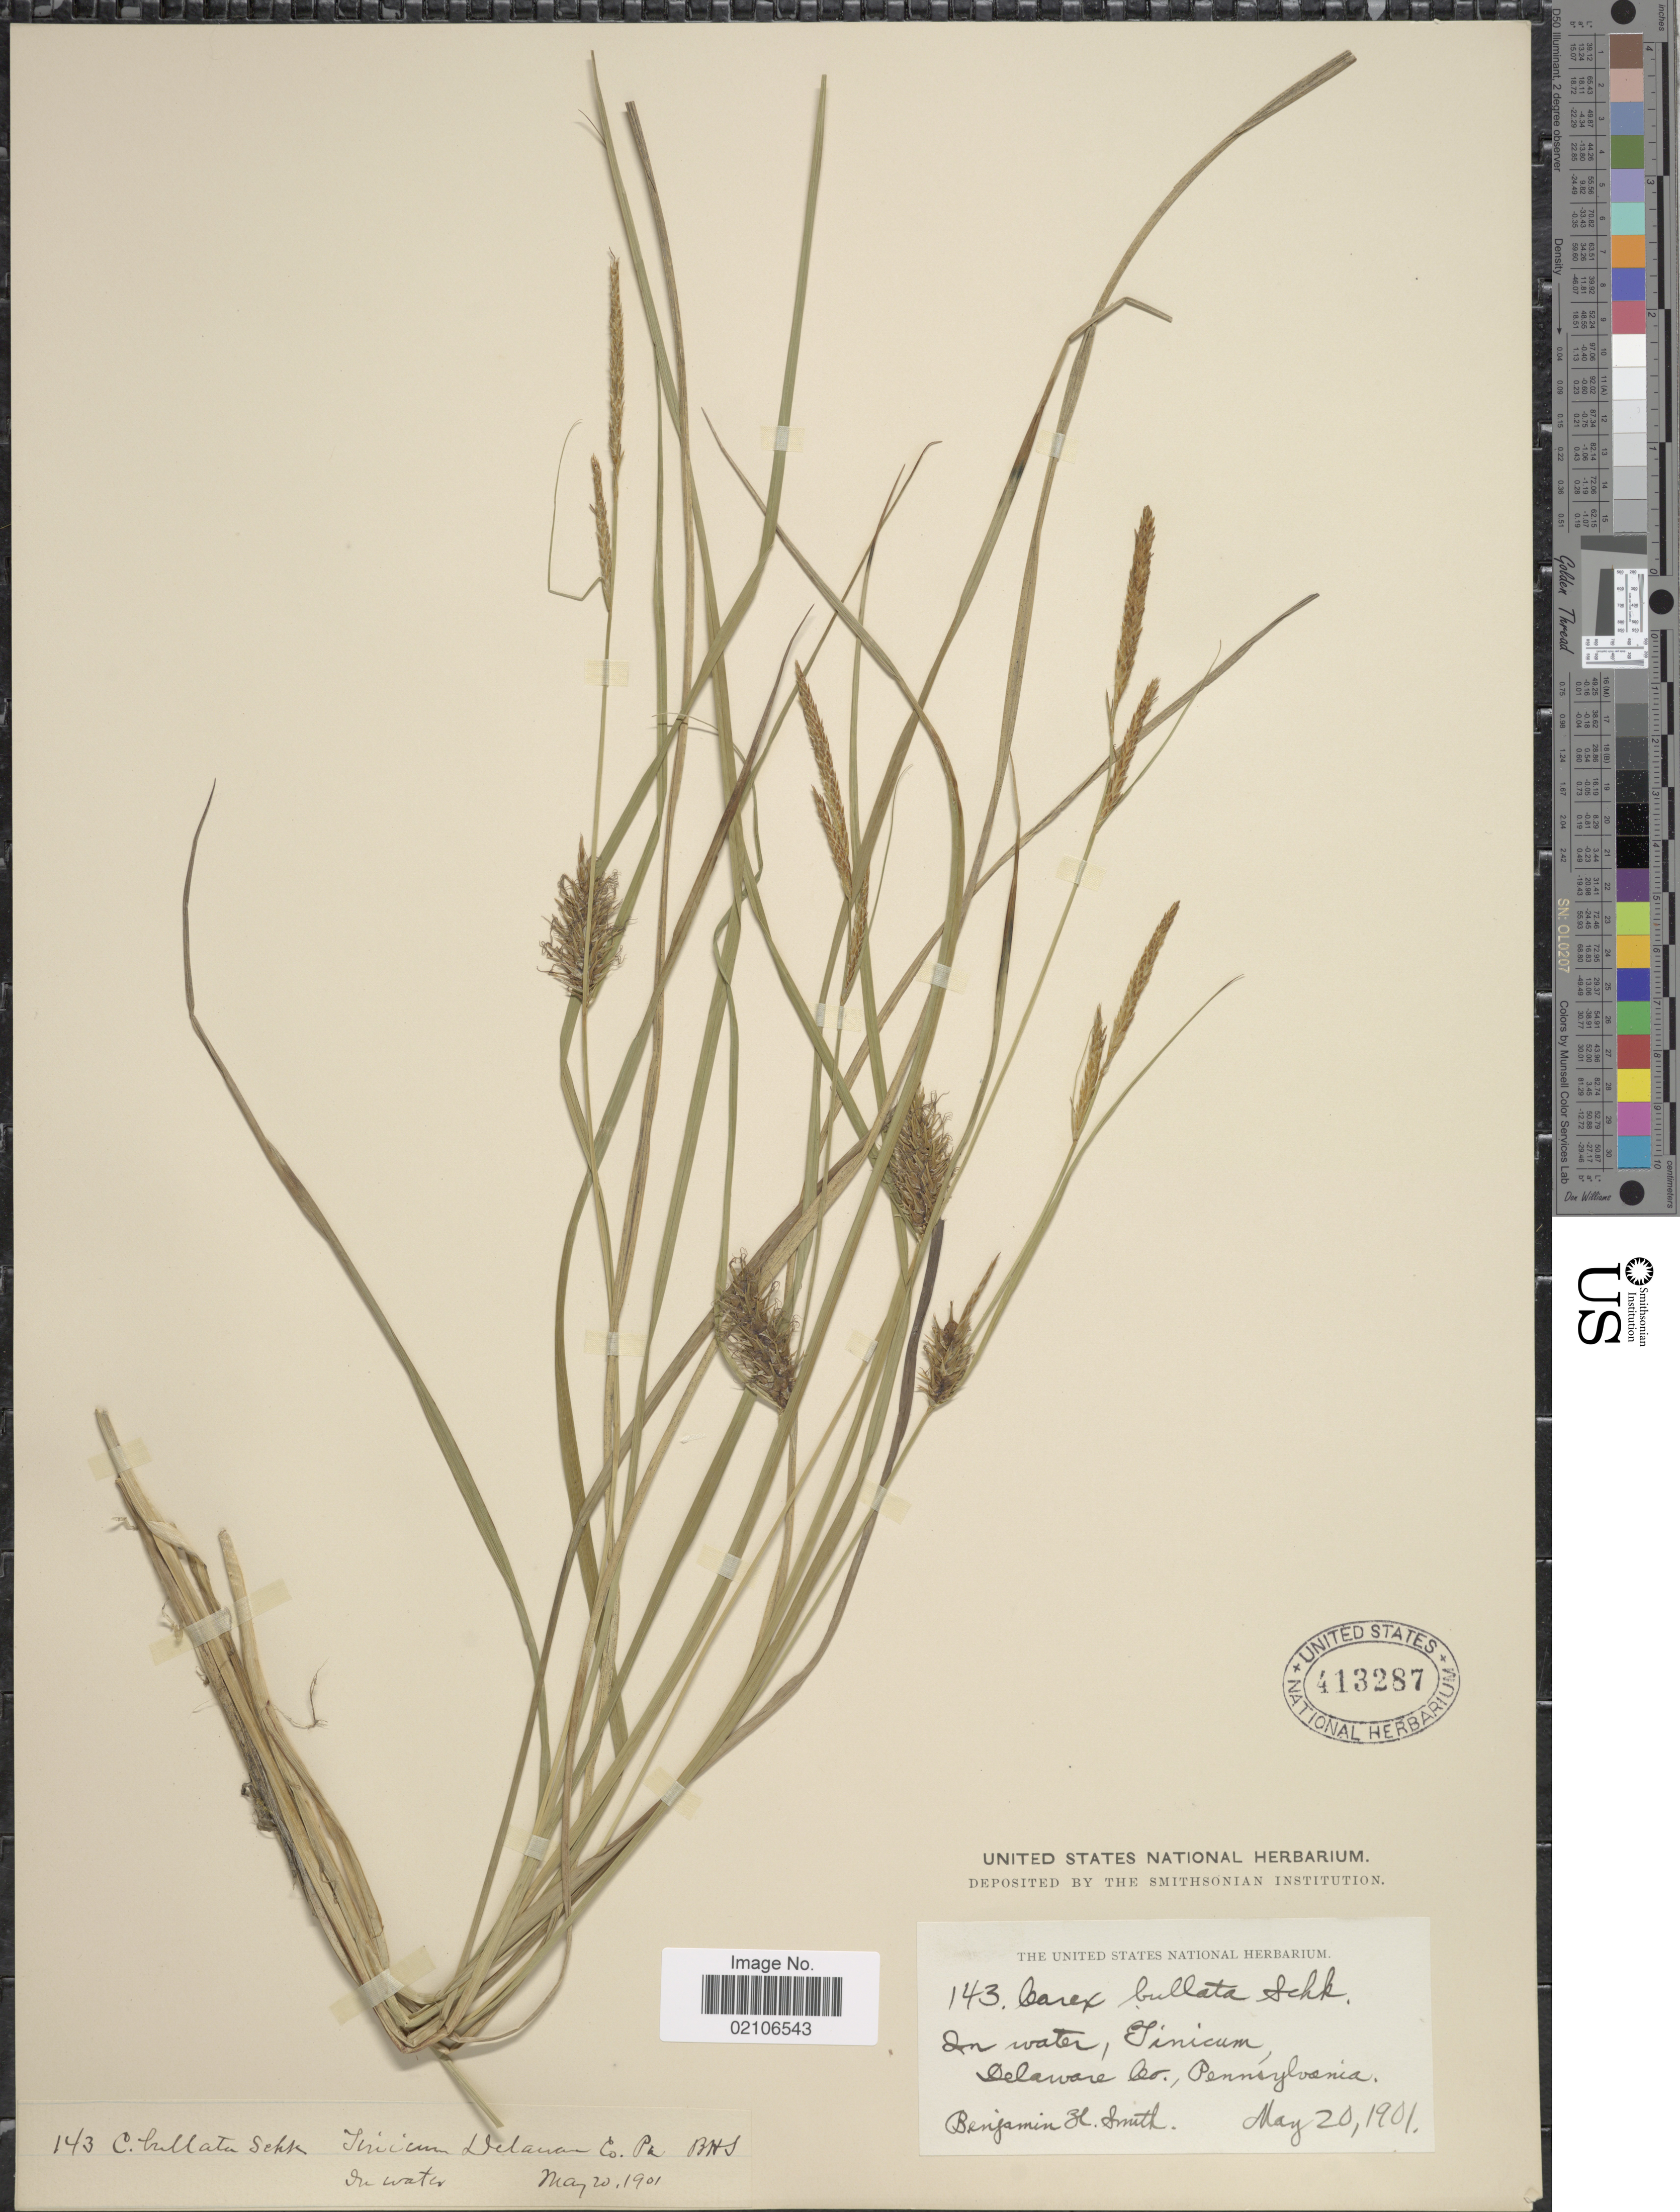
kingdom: Plantae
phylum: Tracheophyta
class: Liliopsida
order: Poales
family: Cyperaceae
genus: Carex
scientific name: Carex bullata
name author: Schkuhr ex Willd.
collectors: B. H. Smith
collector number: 143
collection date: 1901-05-20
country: United States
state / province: Pennsylvania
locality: Delaware Co.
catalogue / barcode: US 413287